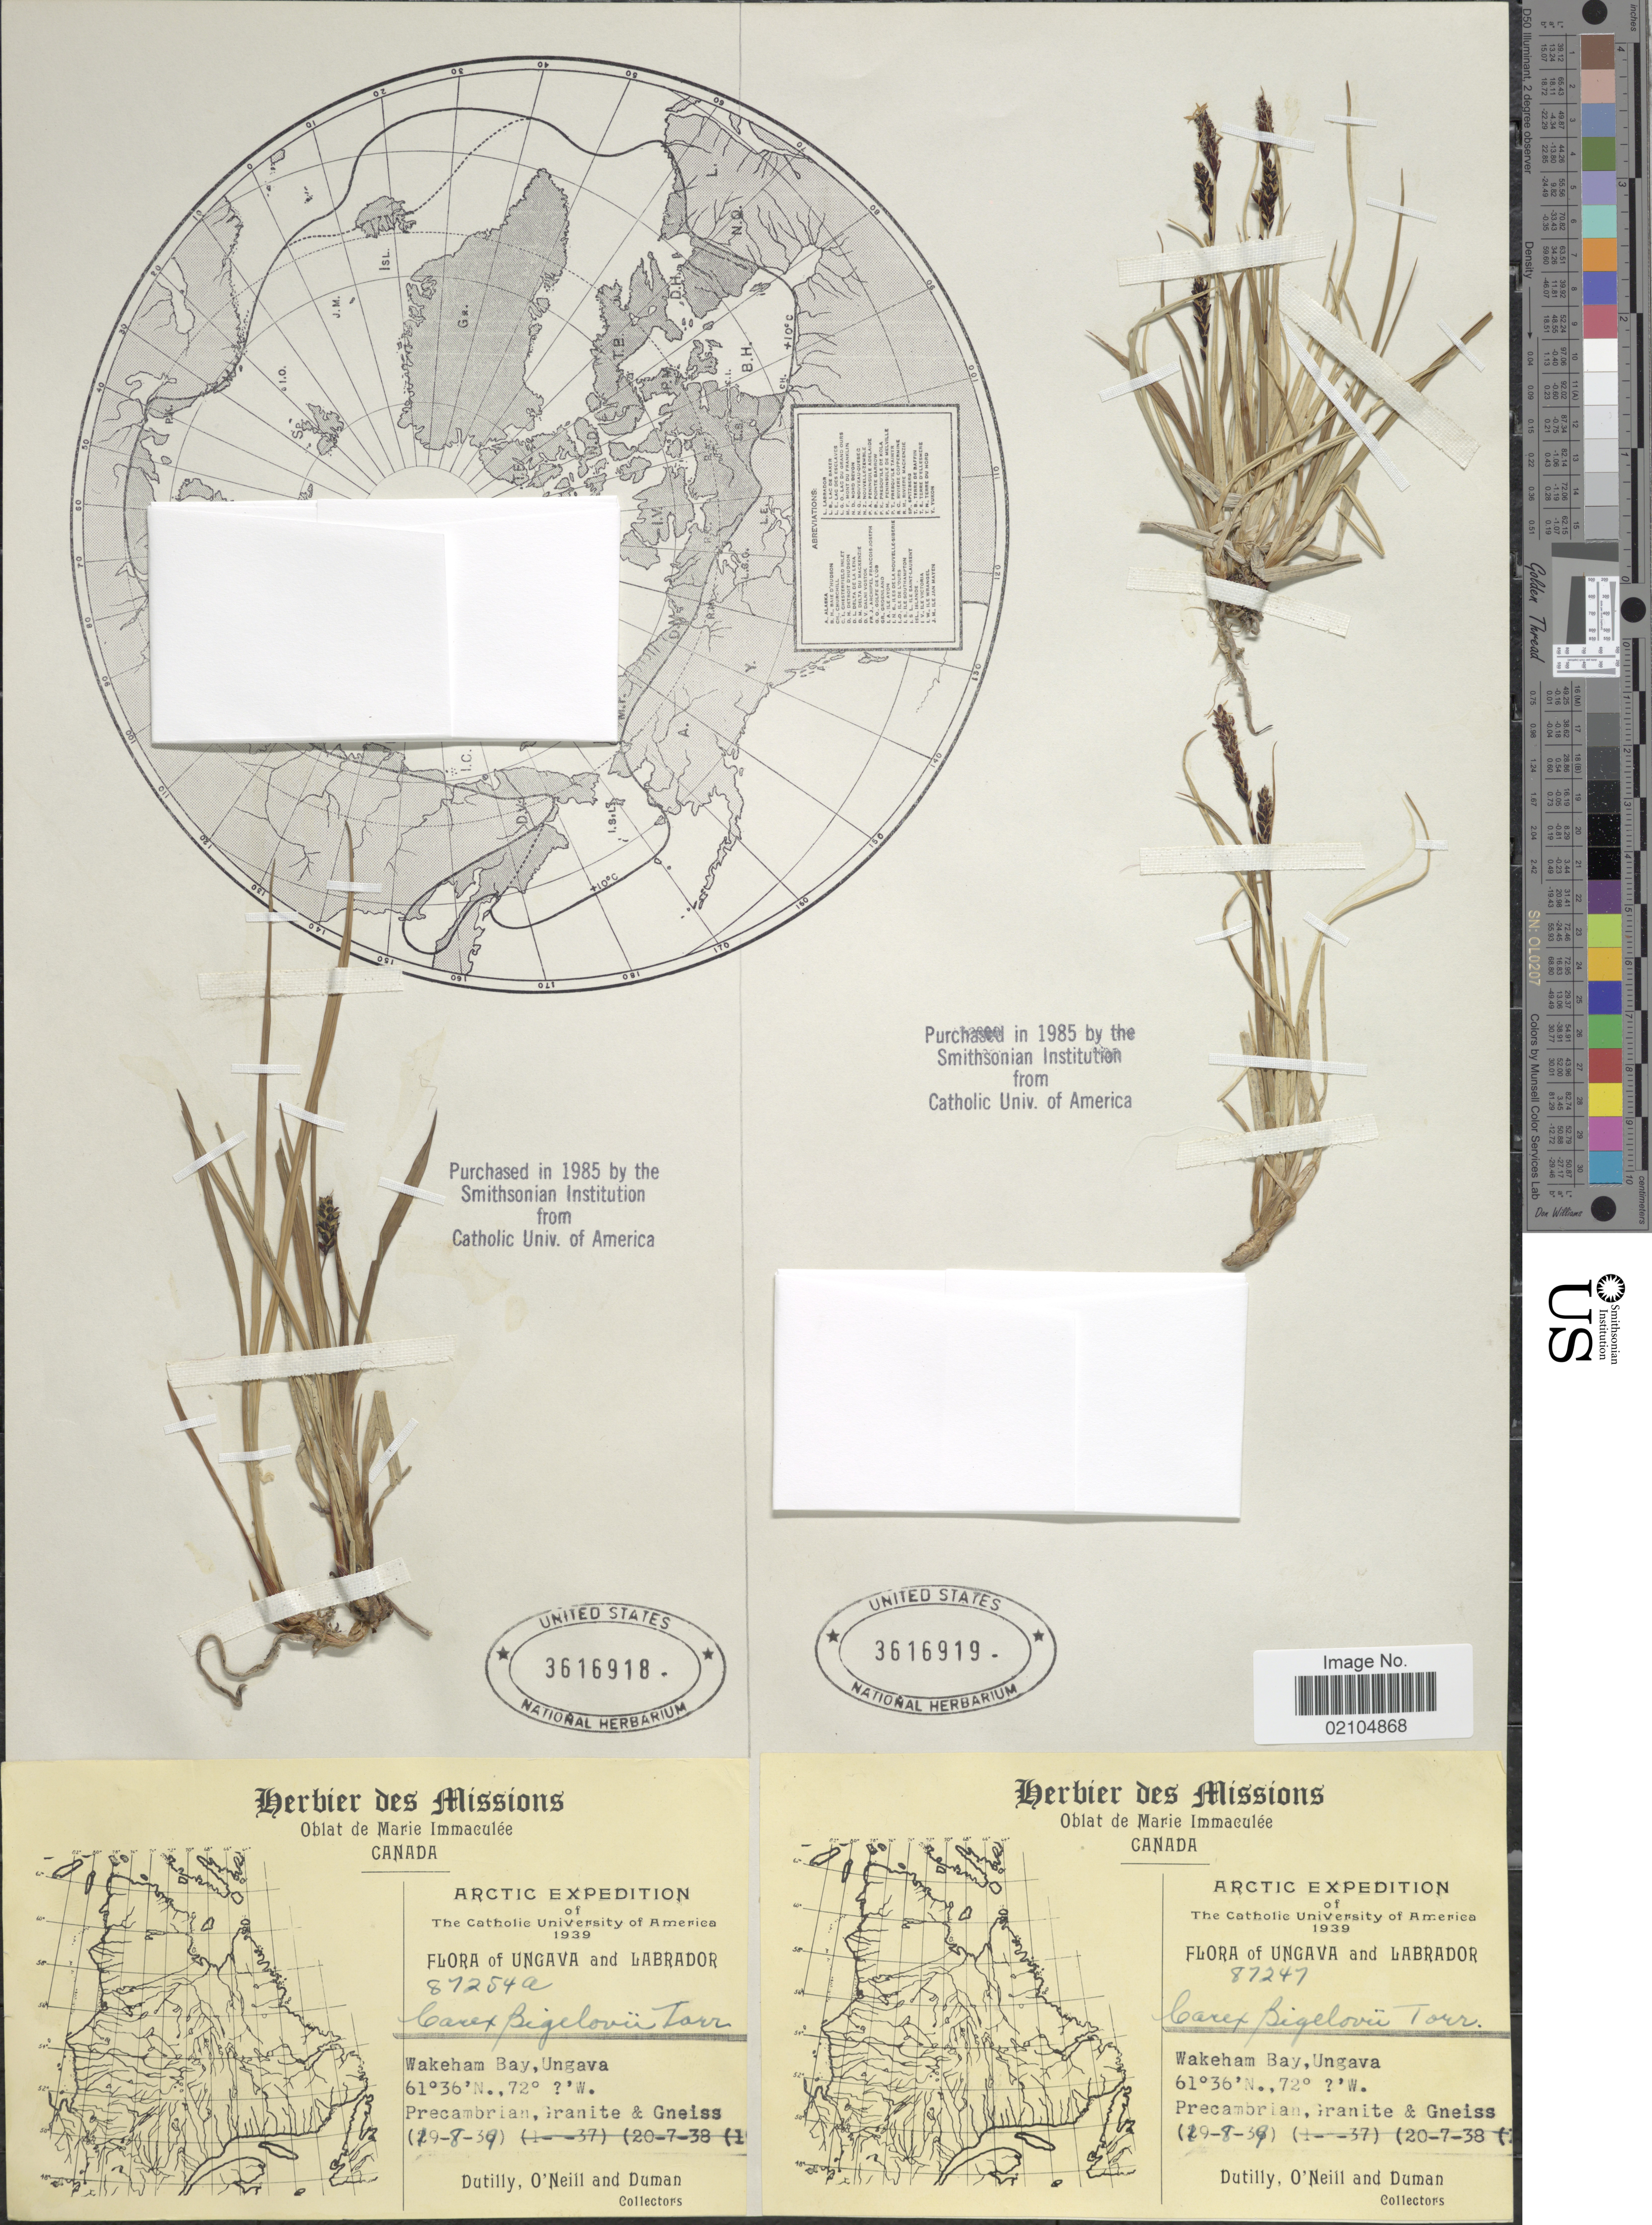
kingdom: Plantae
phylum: Tracheophyta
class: Liliopsida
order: Poales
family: Cyperaceae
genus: Carex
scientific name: Carex bigelowii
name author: Torr. ex Schwein.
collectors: -. Dutilly, O' Neill & -. Duman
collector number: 87247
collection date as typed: Transcribed d/m/y: 19/8/39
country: Canada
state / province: Quebec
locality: Arctic, Ungava and Labrador, Wakeham Bay, Ungava.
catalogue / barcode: US 3616919-2